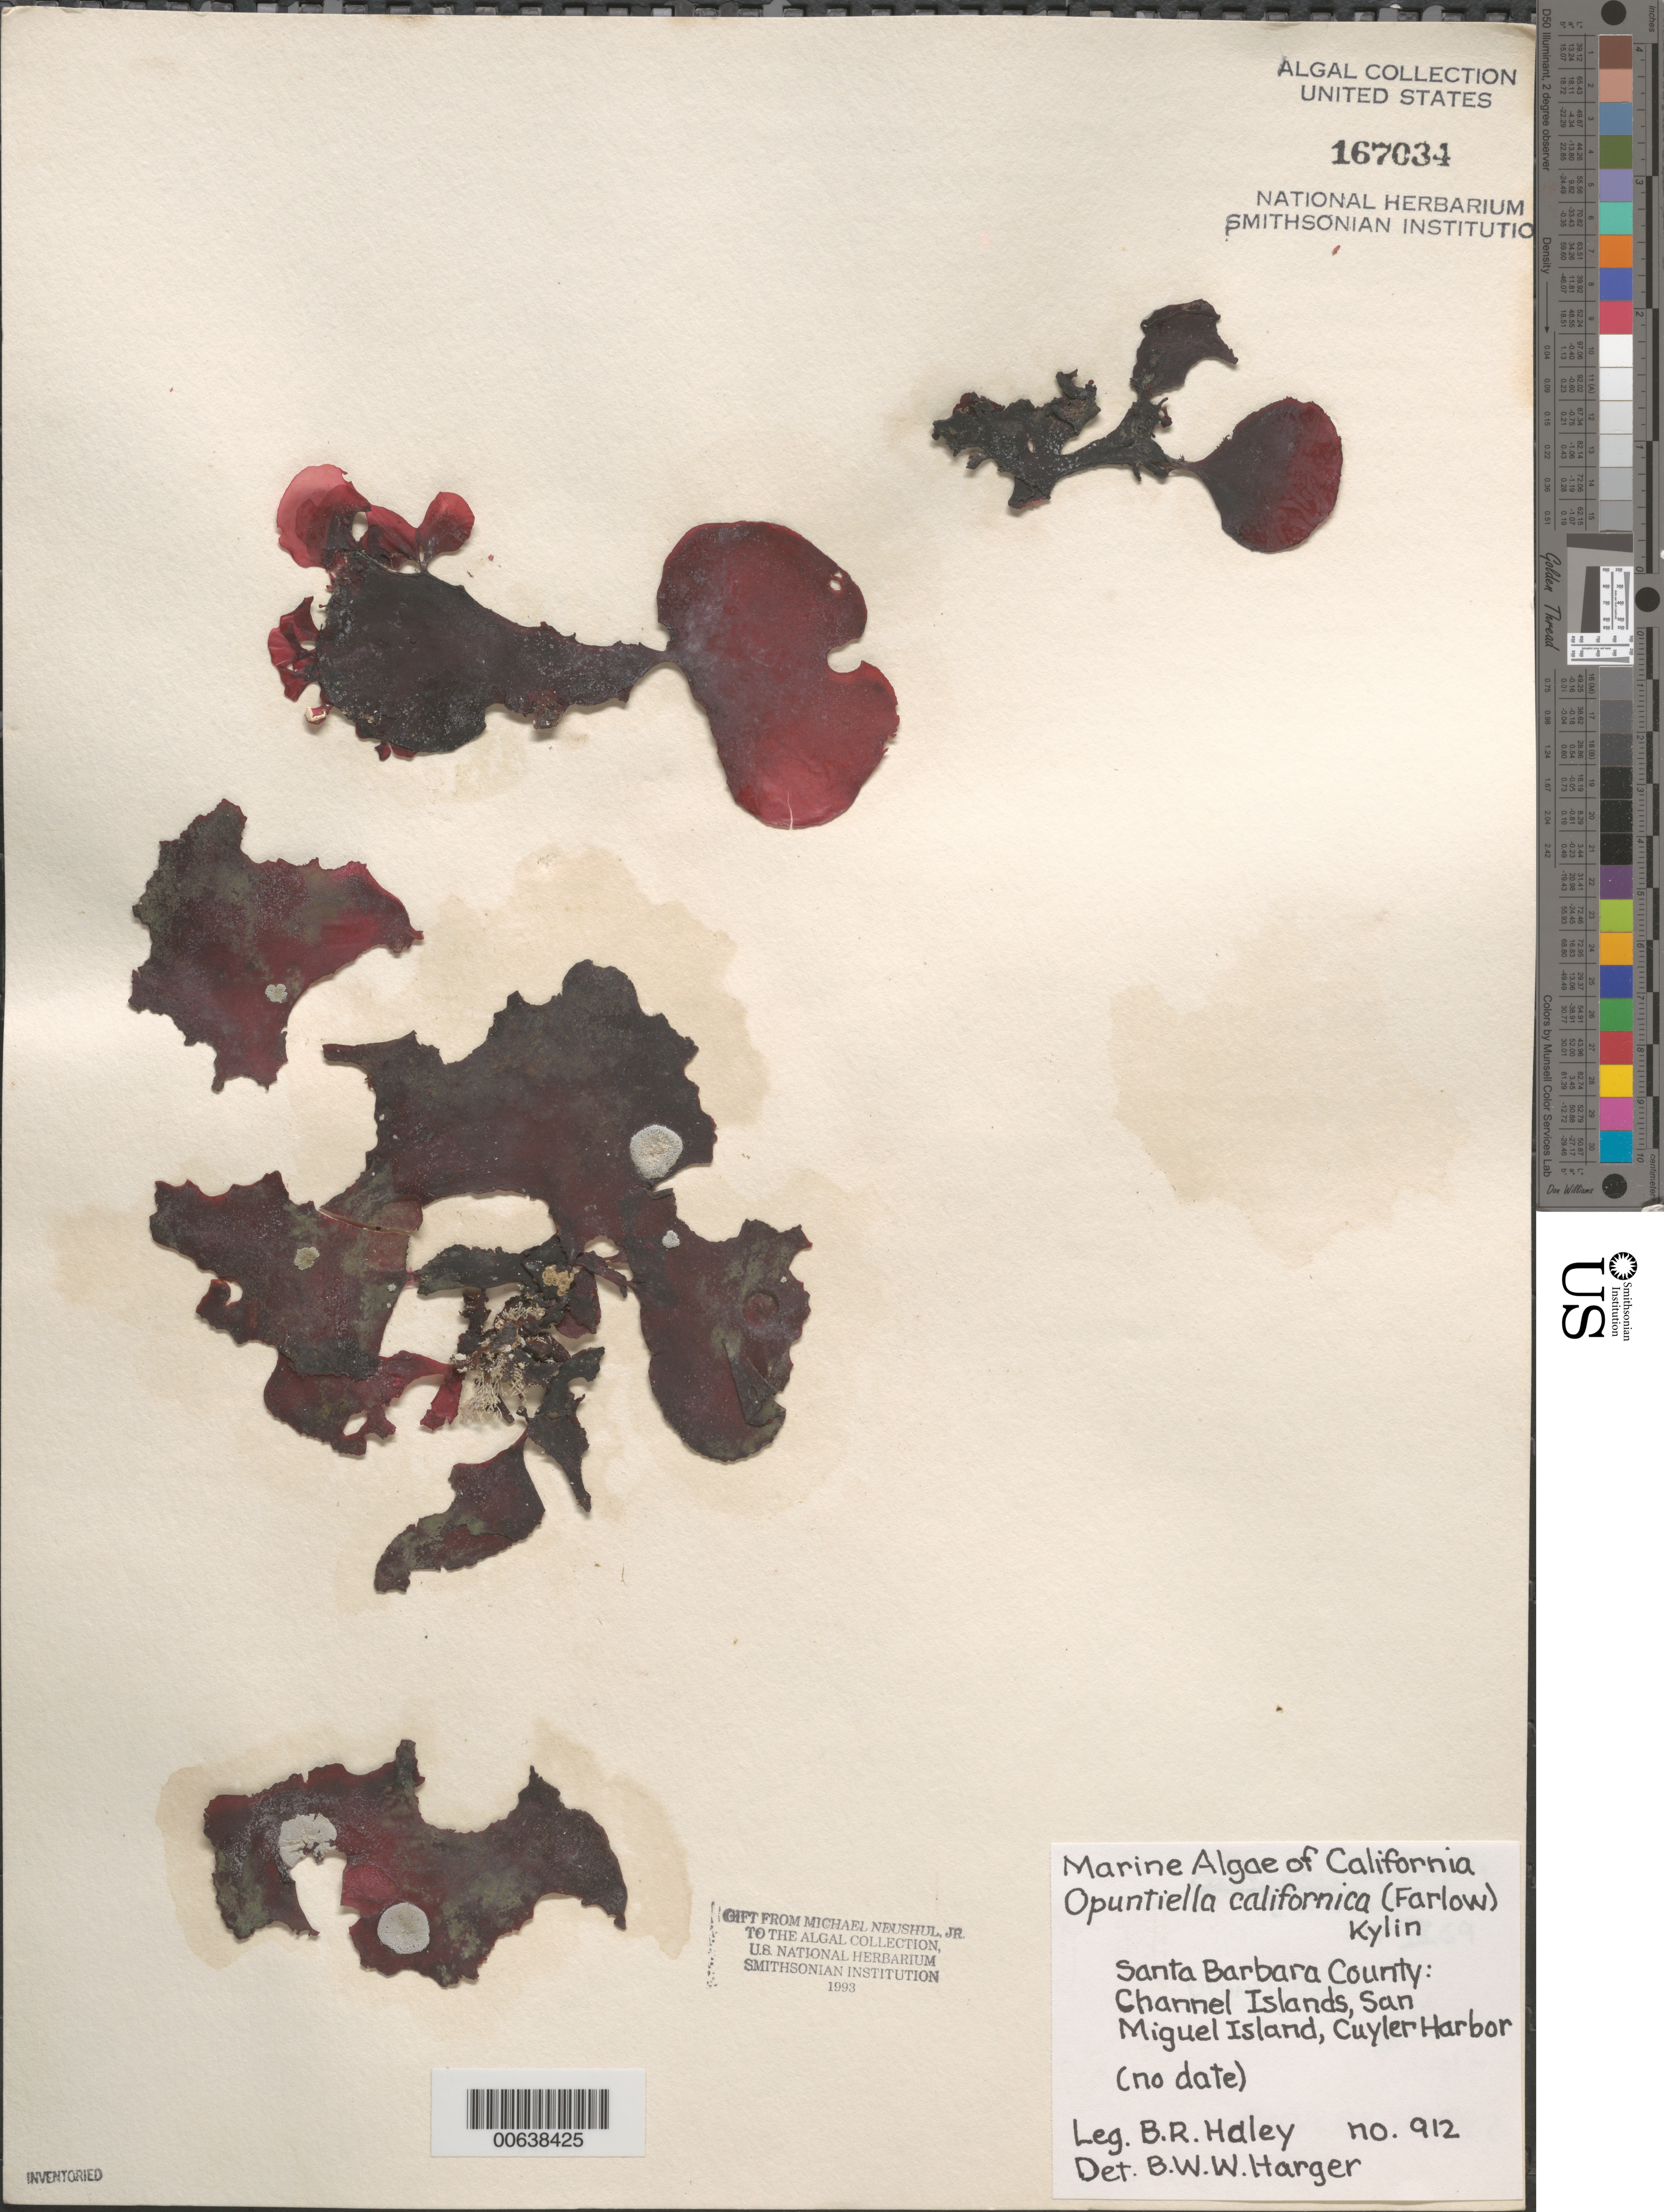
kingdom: Plantae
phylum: Rhodophyta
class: Florideophyceae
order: Gigartinales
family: Furcellariaceae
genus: Opuntiella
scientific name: Opuntiella californica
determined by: Harger, B. W. W.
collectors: B. Haley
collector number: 012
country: United States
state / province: California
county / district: Santa Barbara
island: San Miguel Island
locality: Cuyler Harbor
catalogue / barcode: US 167034